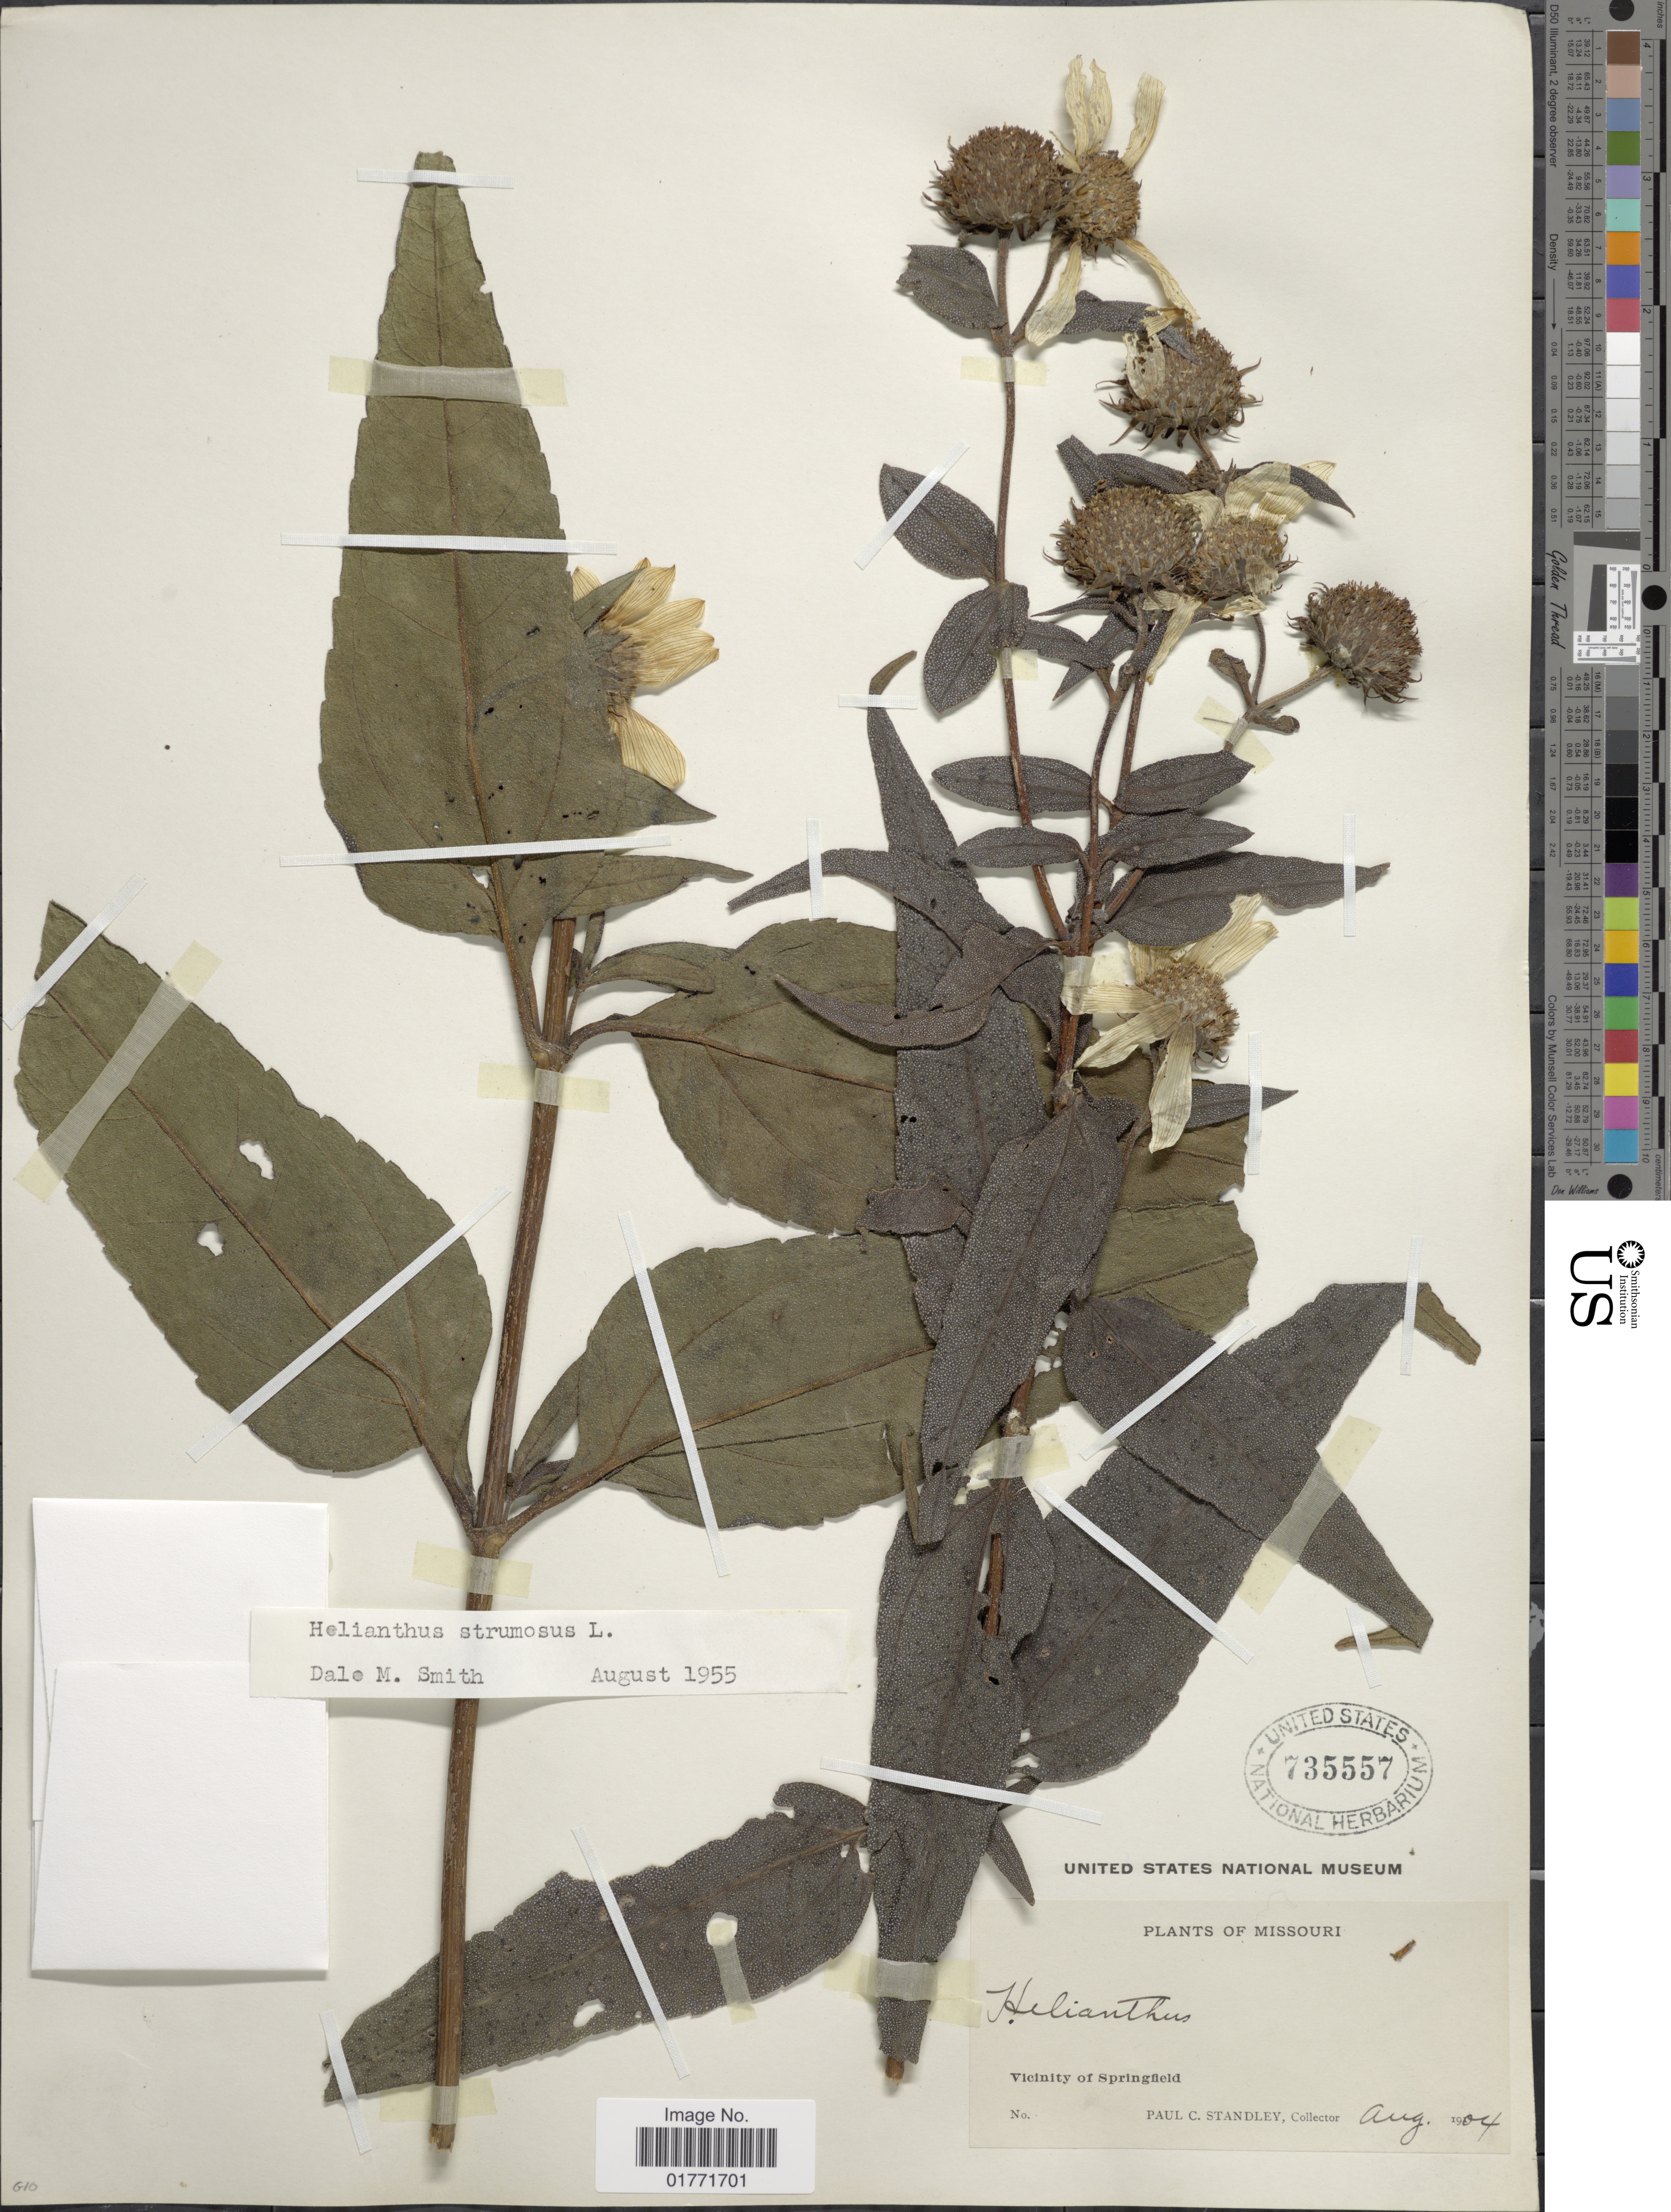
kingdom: Plantae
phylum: Tracheophyta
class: Magnoliopsida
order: Asterales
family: Asteraceae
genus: Helianthus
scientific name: Helianthus strumosus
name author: L.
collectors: P. C. Standley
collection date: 1904-08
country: United States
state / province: Missouri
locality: Missouri, Vicinity of Springfield.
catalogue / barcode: US 735557